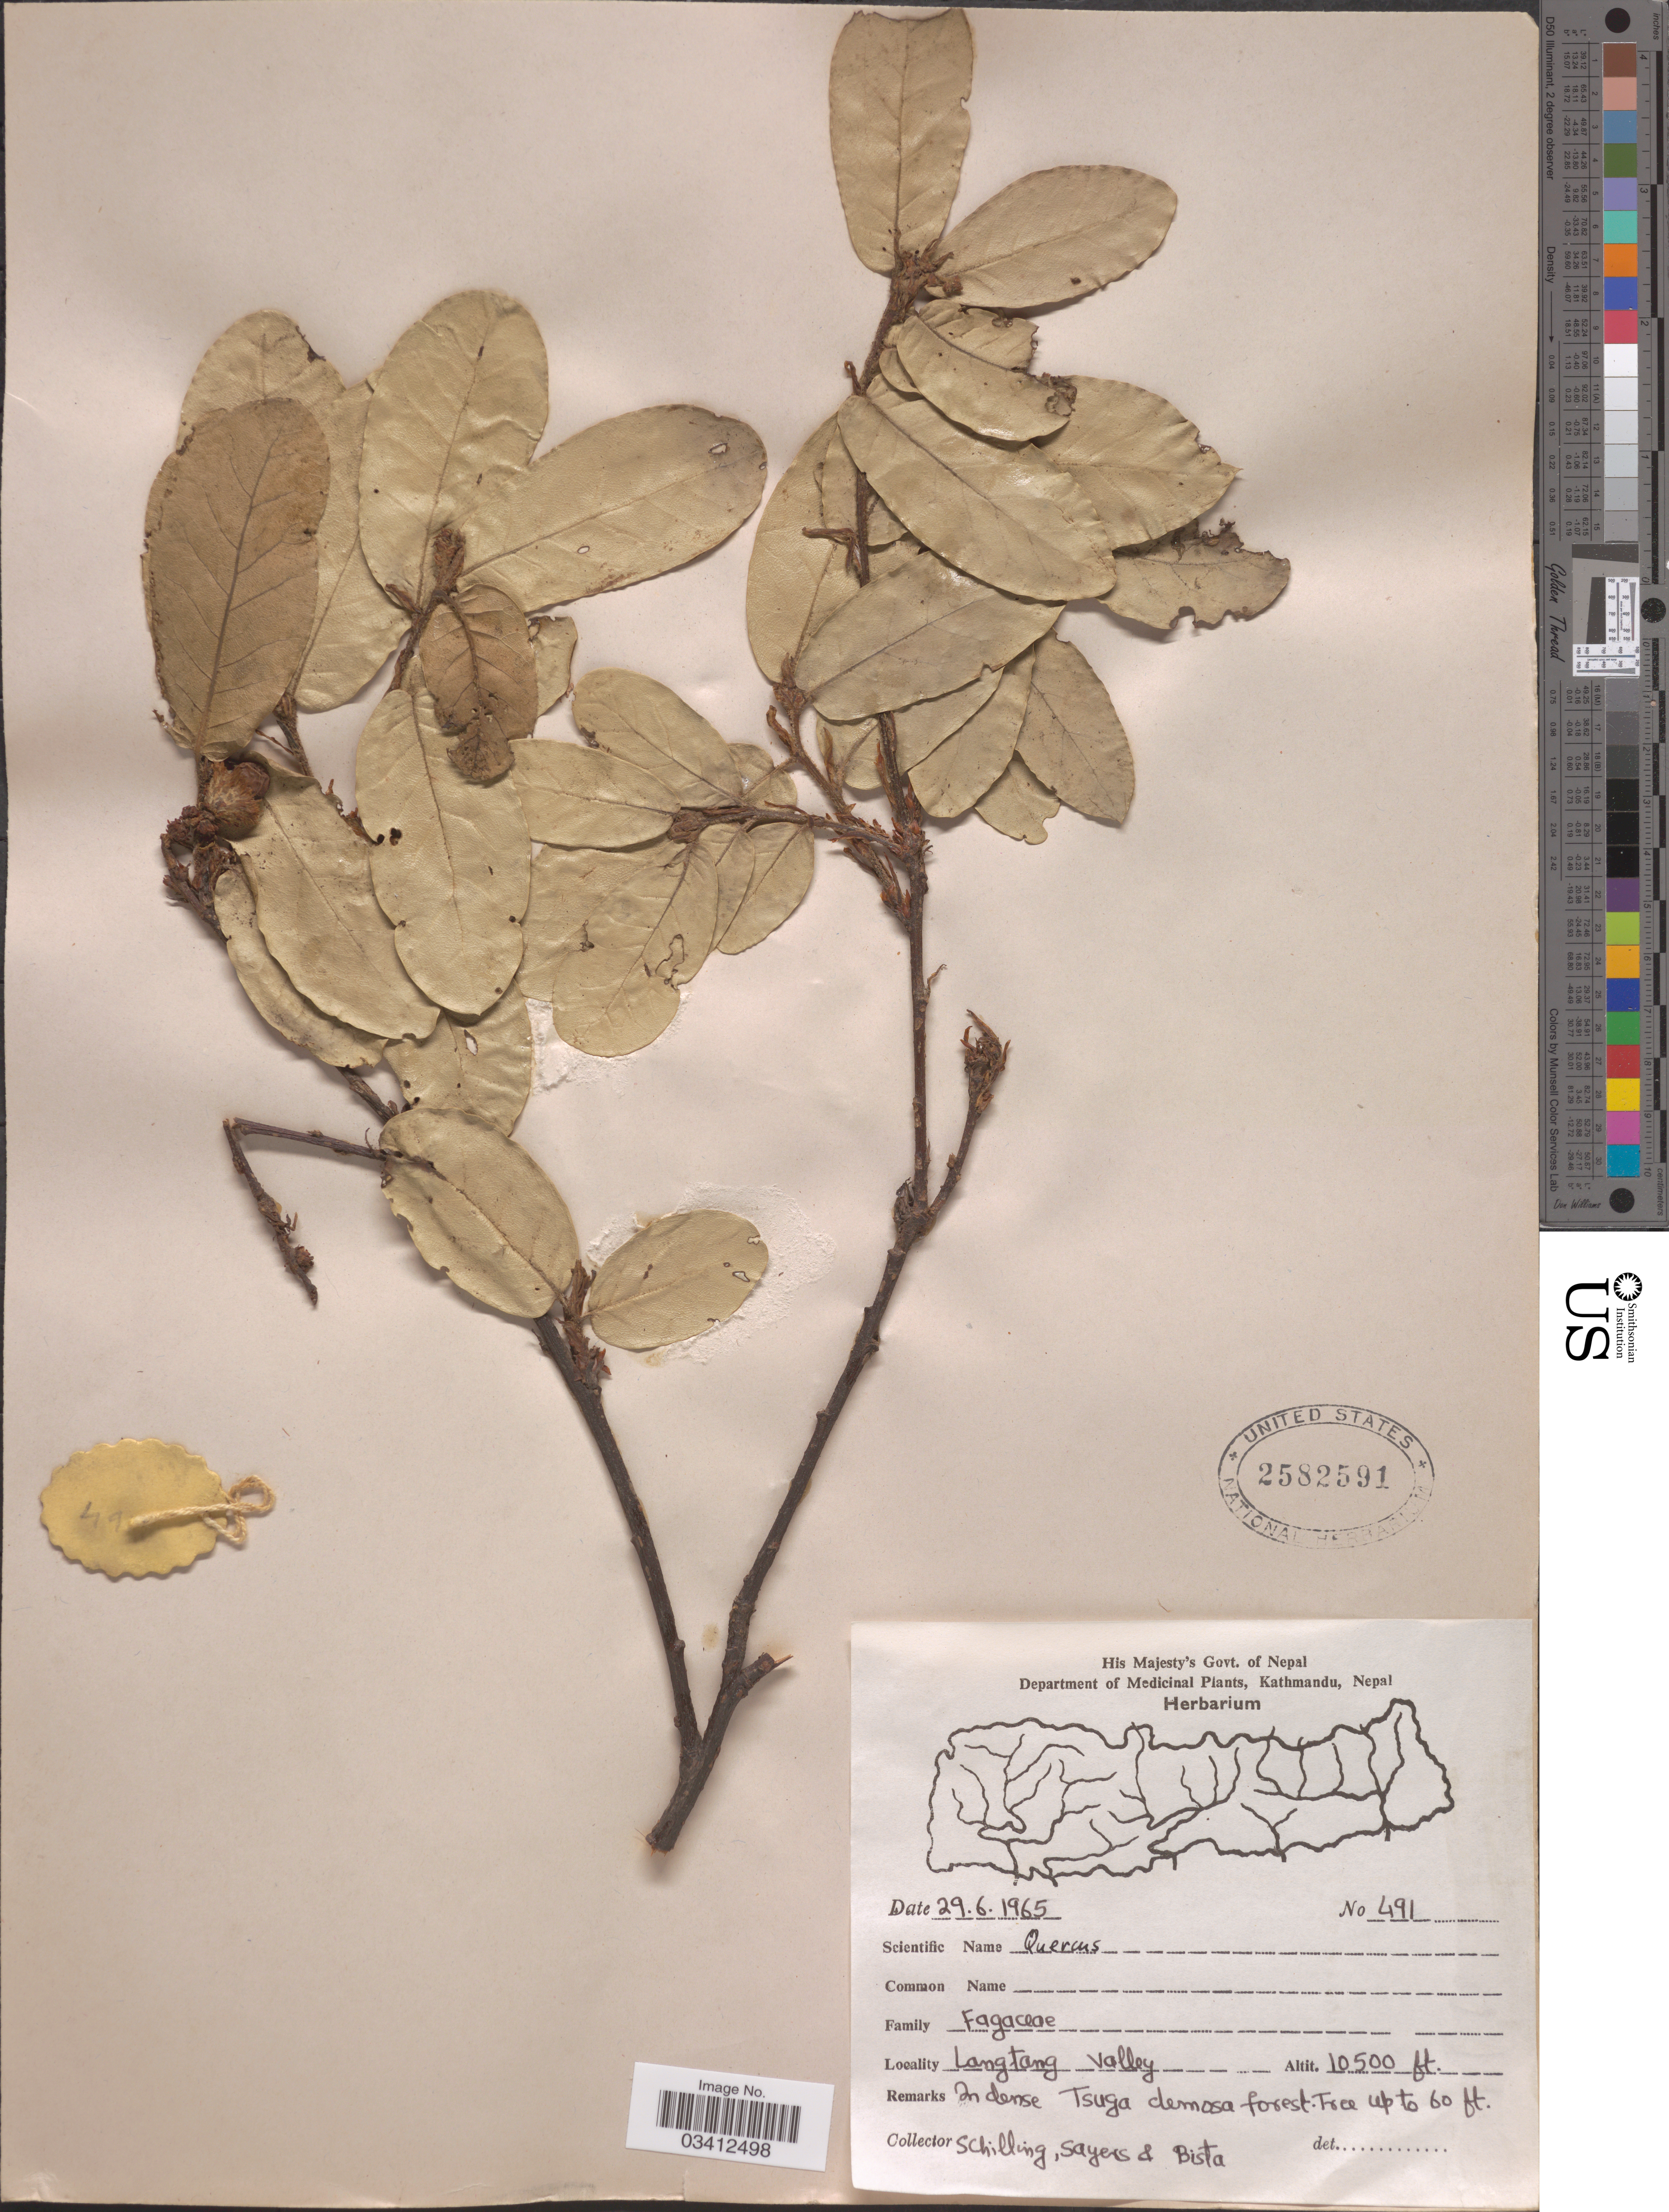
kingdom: Plantae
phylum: Tracheophyta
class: Magnoliopsida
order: Fagales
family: Fagaceae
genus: Quercus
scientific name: Quercus sp.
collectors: Schilling, --, -. Sayers & -. Bista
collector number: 491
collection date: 1965-06-29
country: Nepal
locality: Langtang Valley.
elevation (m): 3200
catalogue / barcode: US 2582591